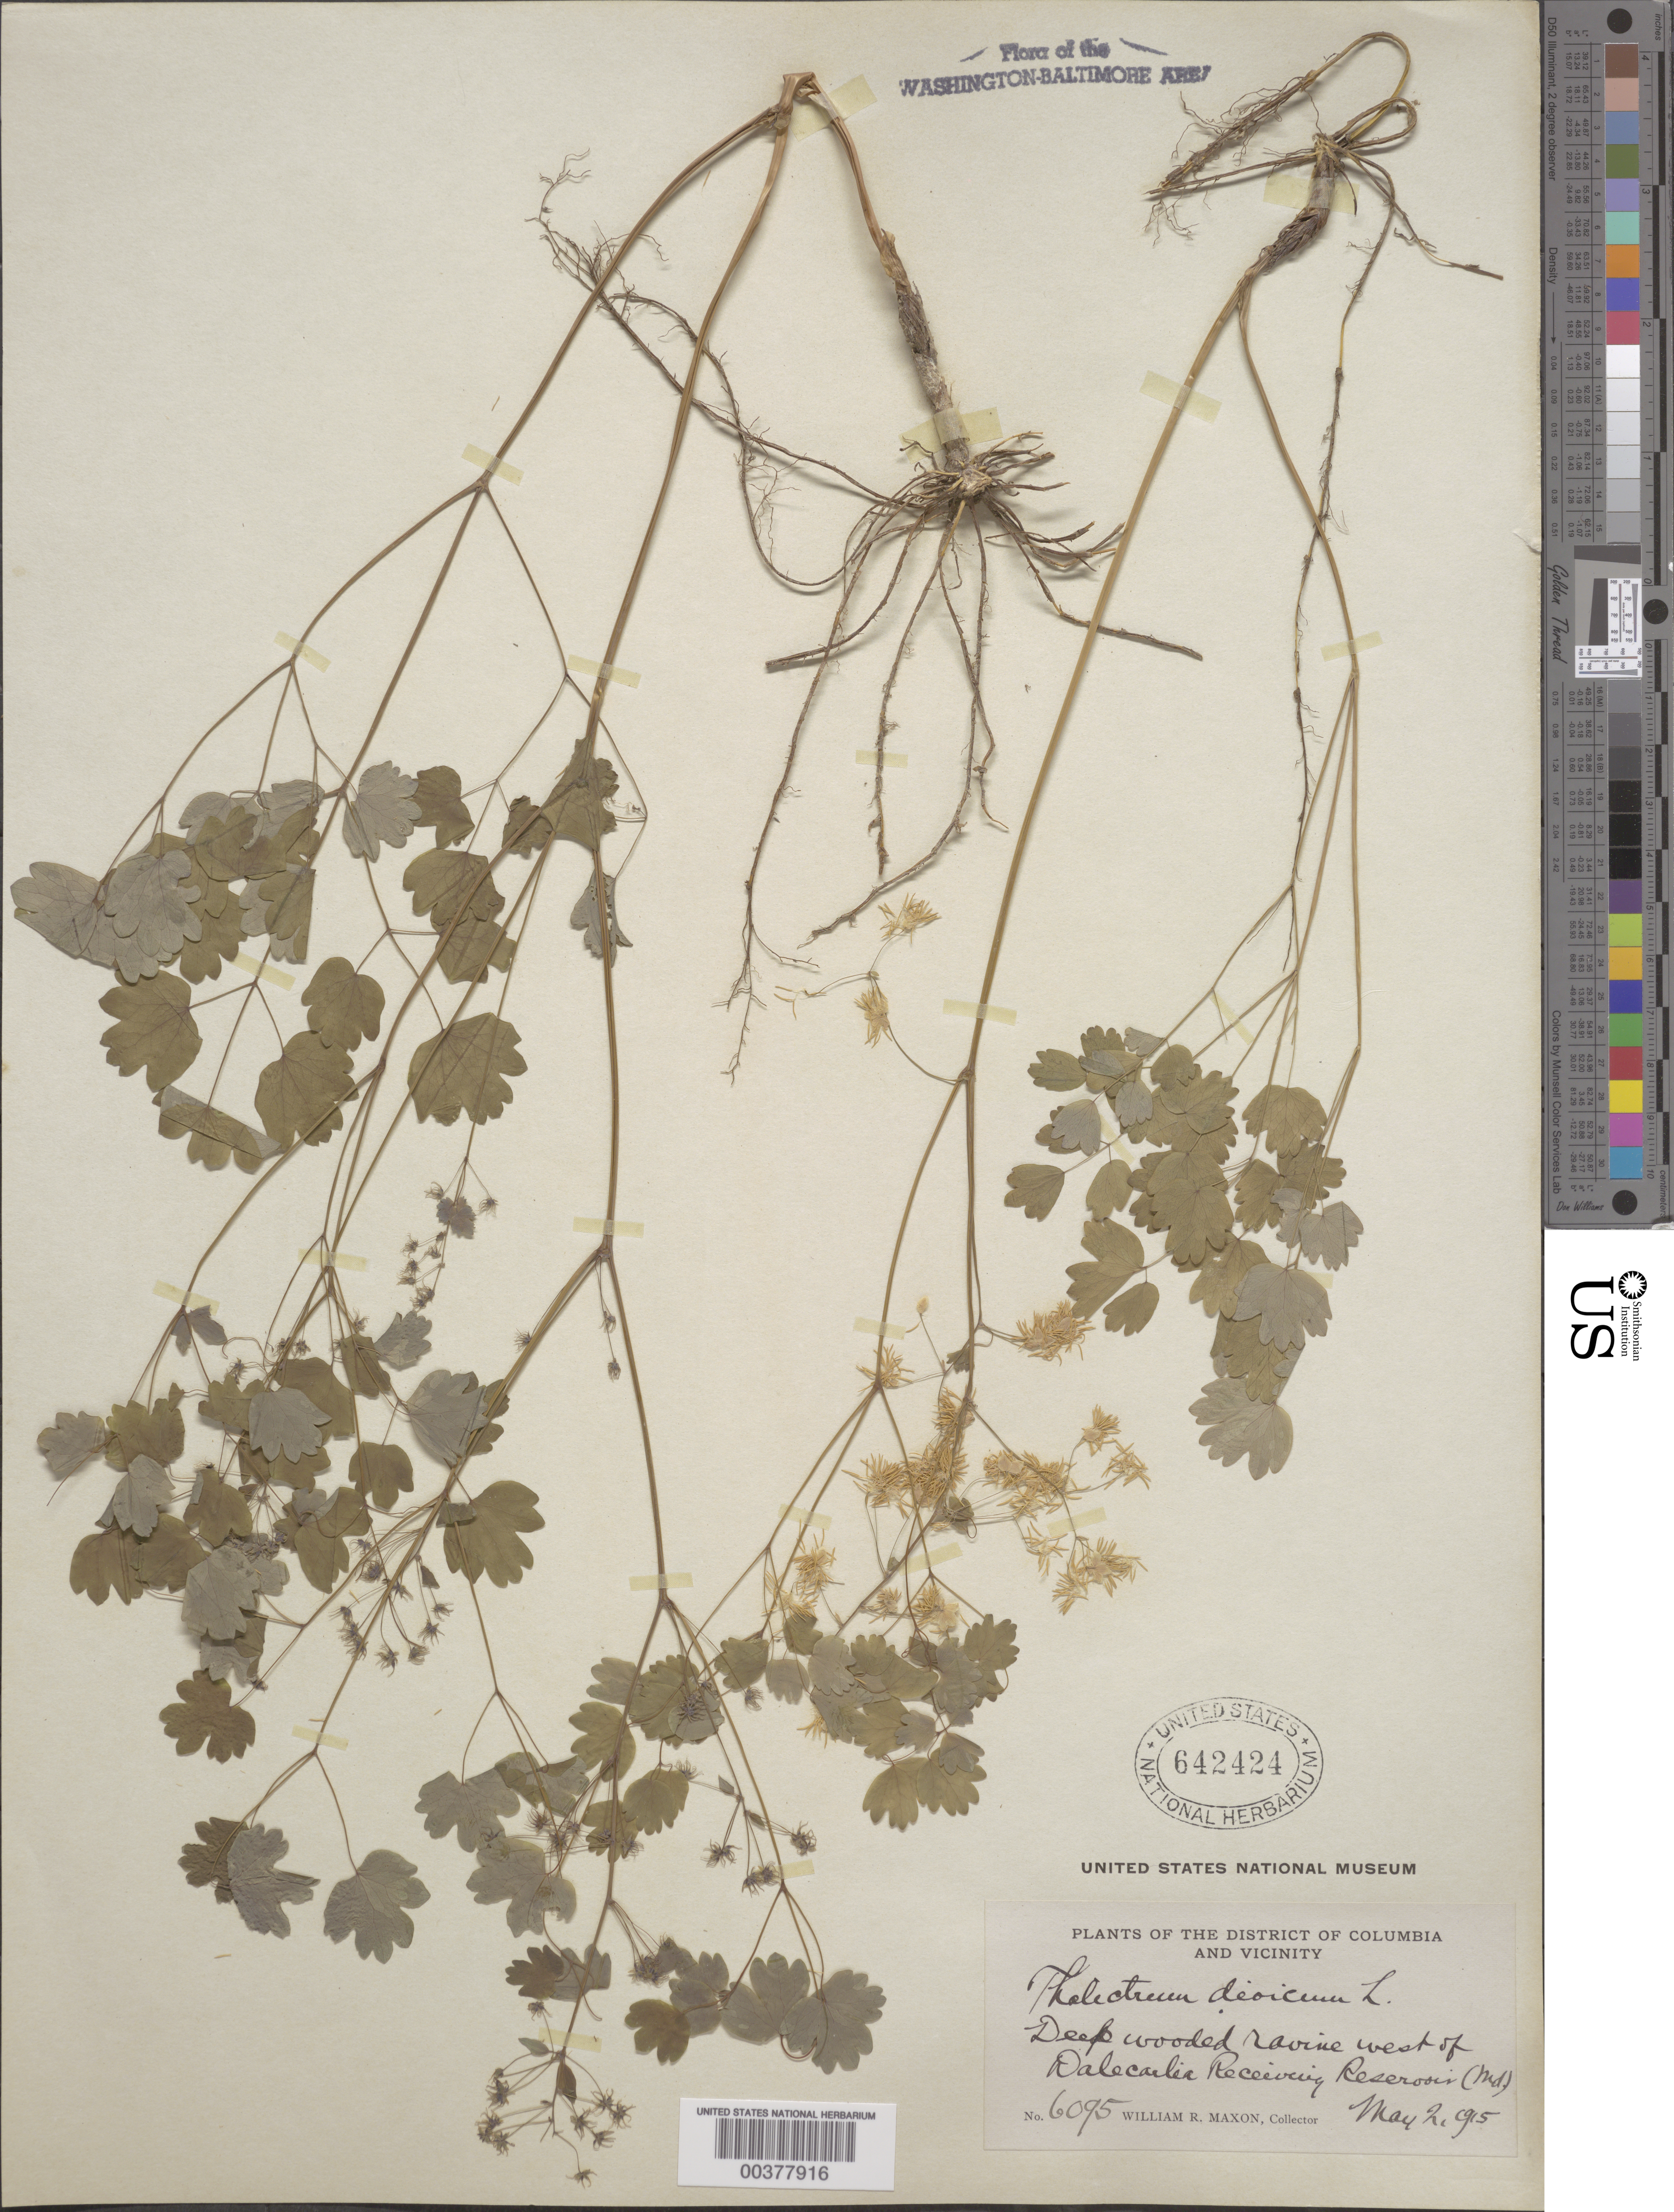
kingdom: Plantae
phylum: Tracheophyta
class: Magnoliopsida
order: Ranunculales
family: Ranunculaceae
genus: Thalictrum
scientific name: Thalictrum dioicum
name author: L.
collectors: W. R. Maxon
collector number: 6095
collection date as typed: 02 May 1915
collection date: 1915-05-02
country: United States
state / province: Maryland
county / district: Montgomery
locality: West of Dalecarlia Reservoir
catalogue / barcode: US 642424